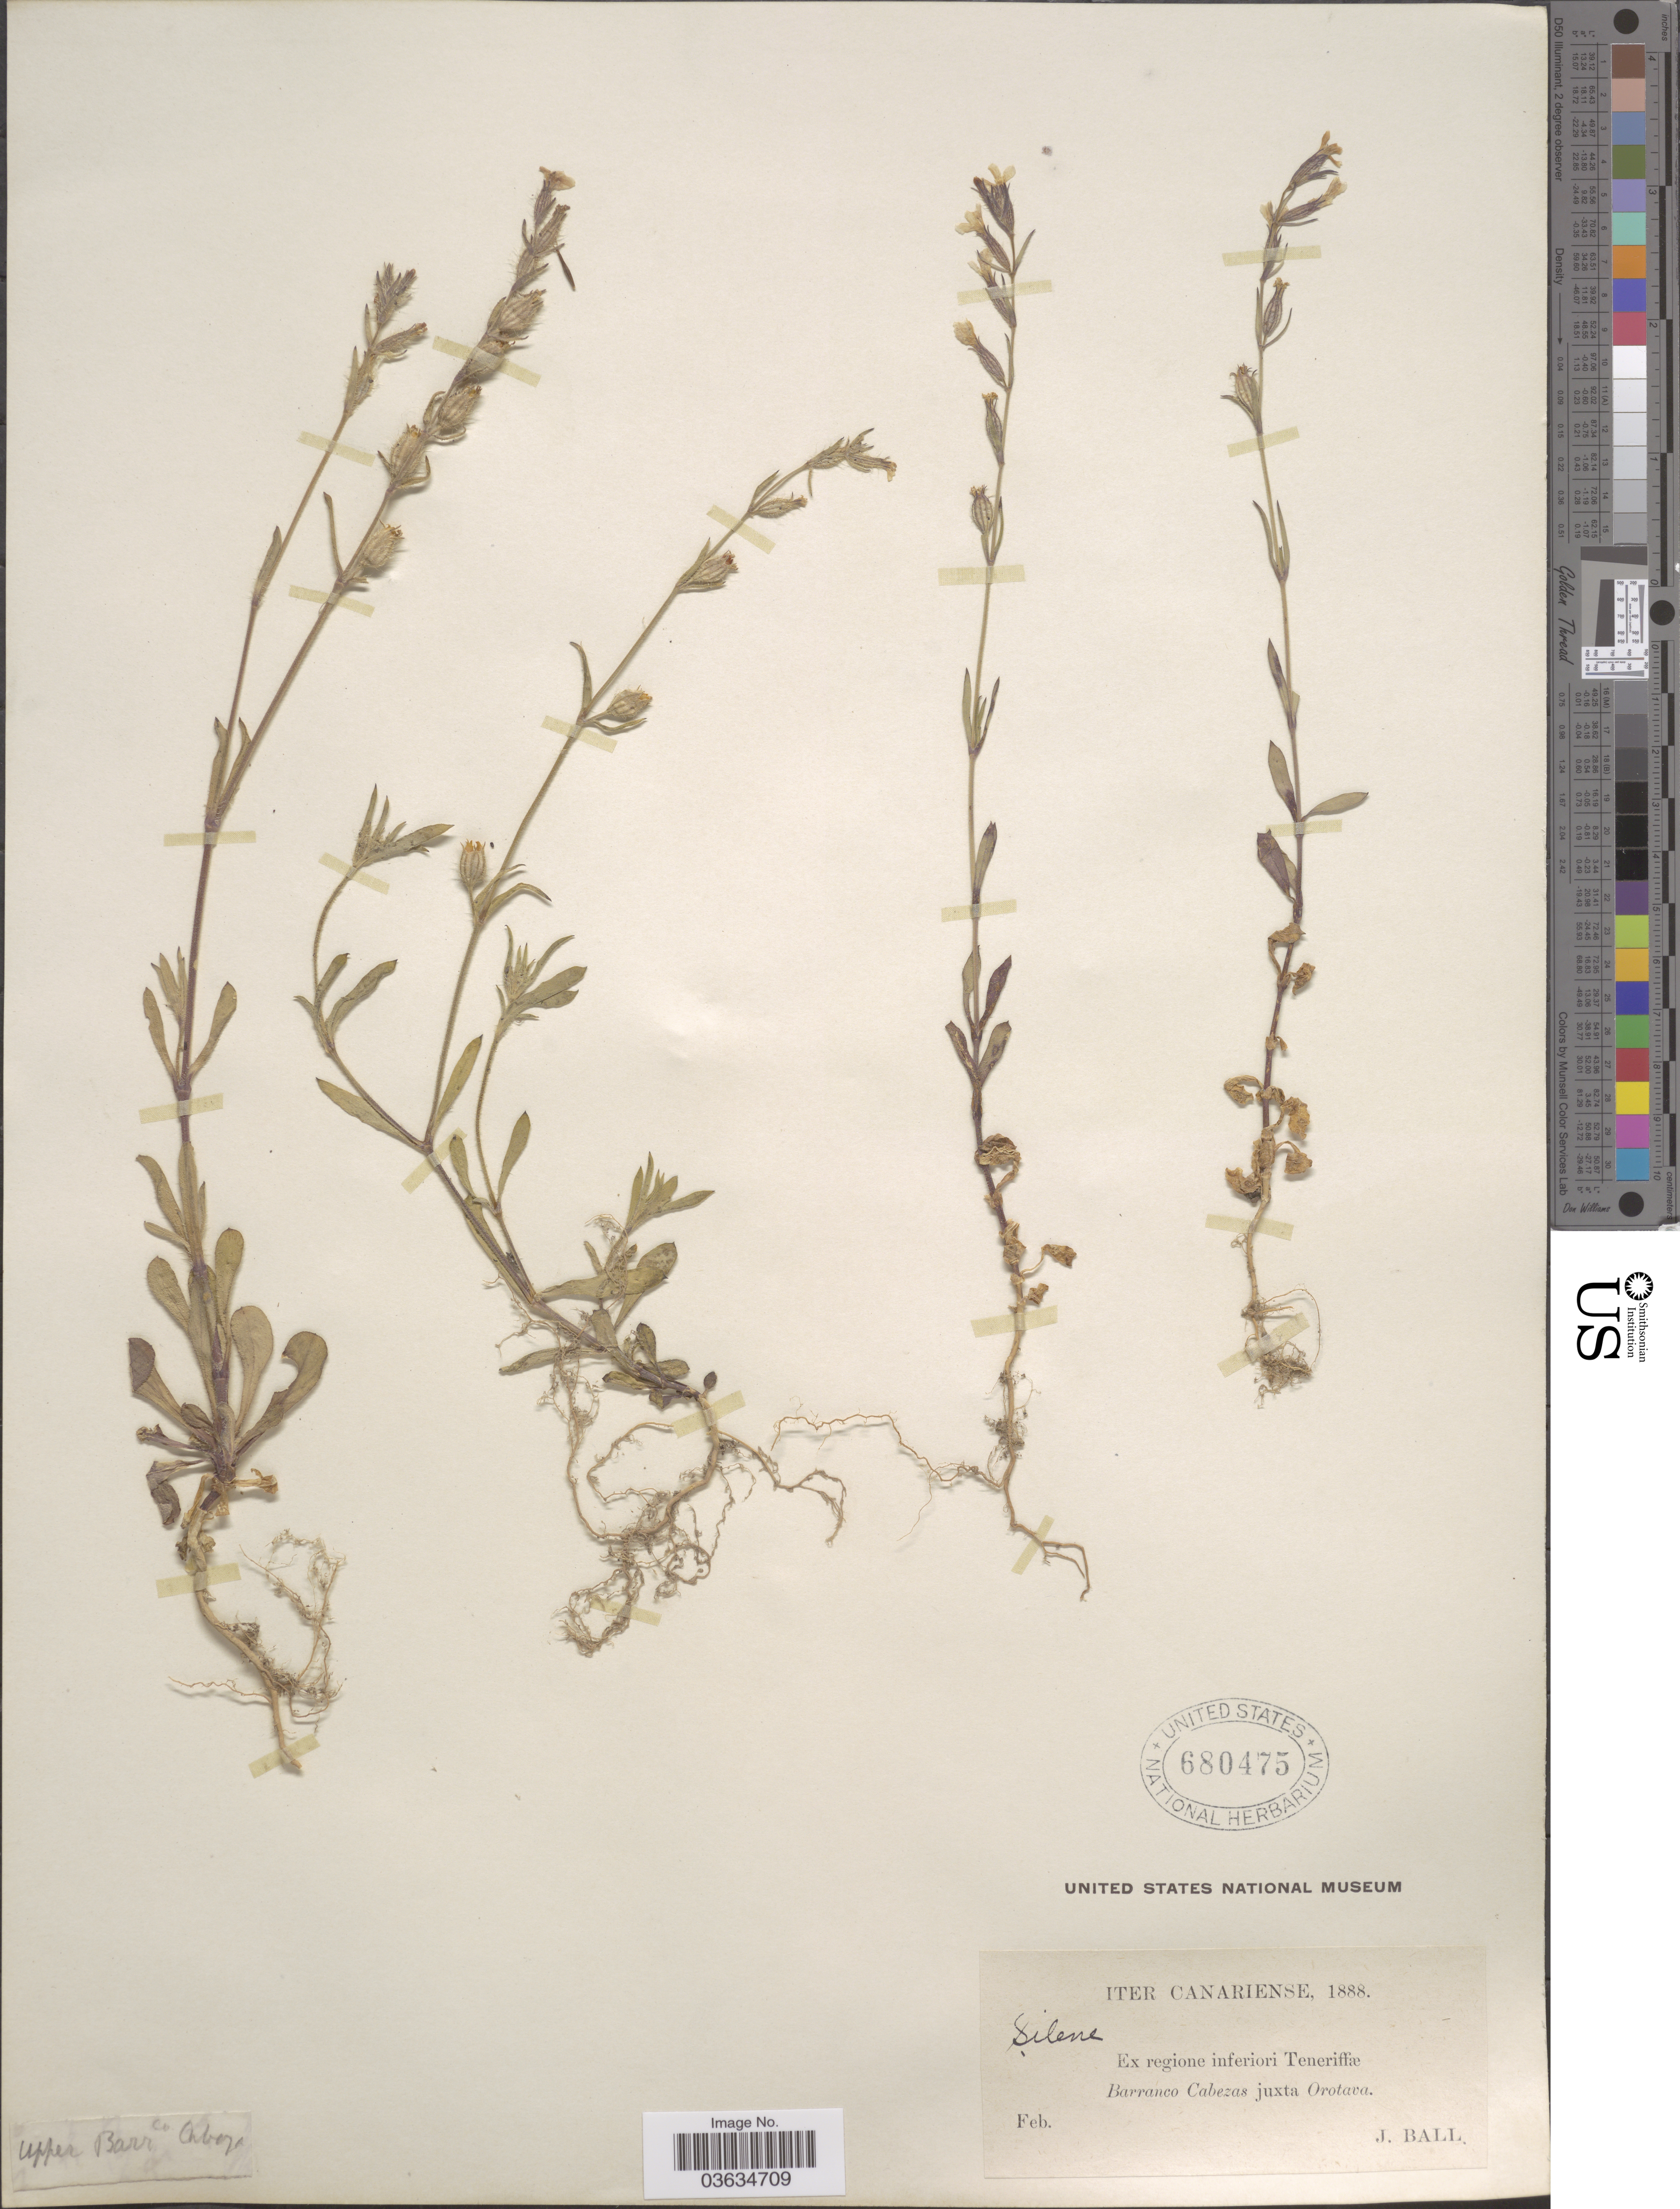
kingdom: Plantae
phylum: Tracheophyta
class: Magnoliopsida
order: Caryophyllales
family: Caryophyllaceae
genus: Silene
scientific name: Silene sp.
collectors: J. Ball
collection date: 1888-02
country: Spain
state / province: Canarias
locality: Iter Canariense. Ex regione inferiori Teneriffæ. Barranco Cabezas juxta Orotava. Upper Barca Cabeza.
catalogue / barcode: US 680475